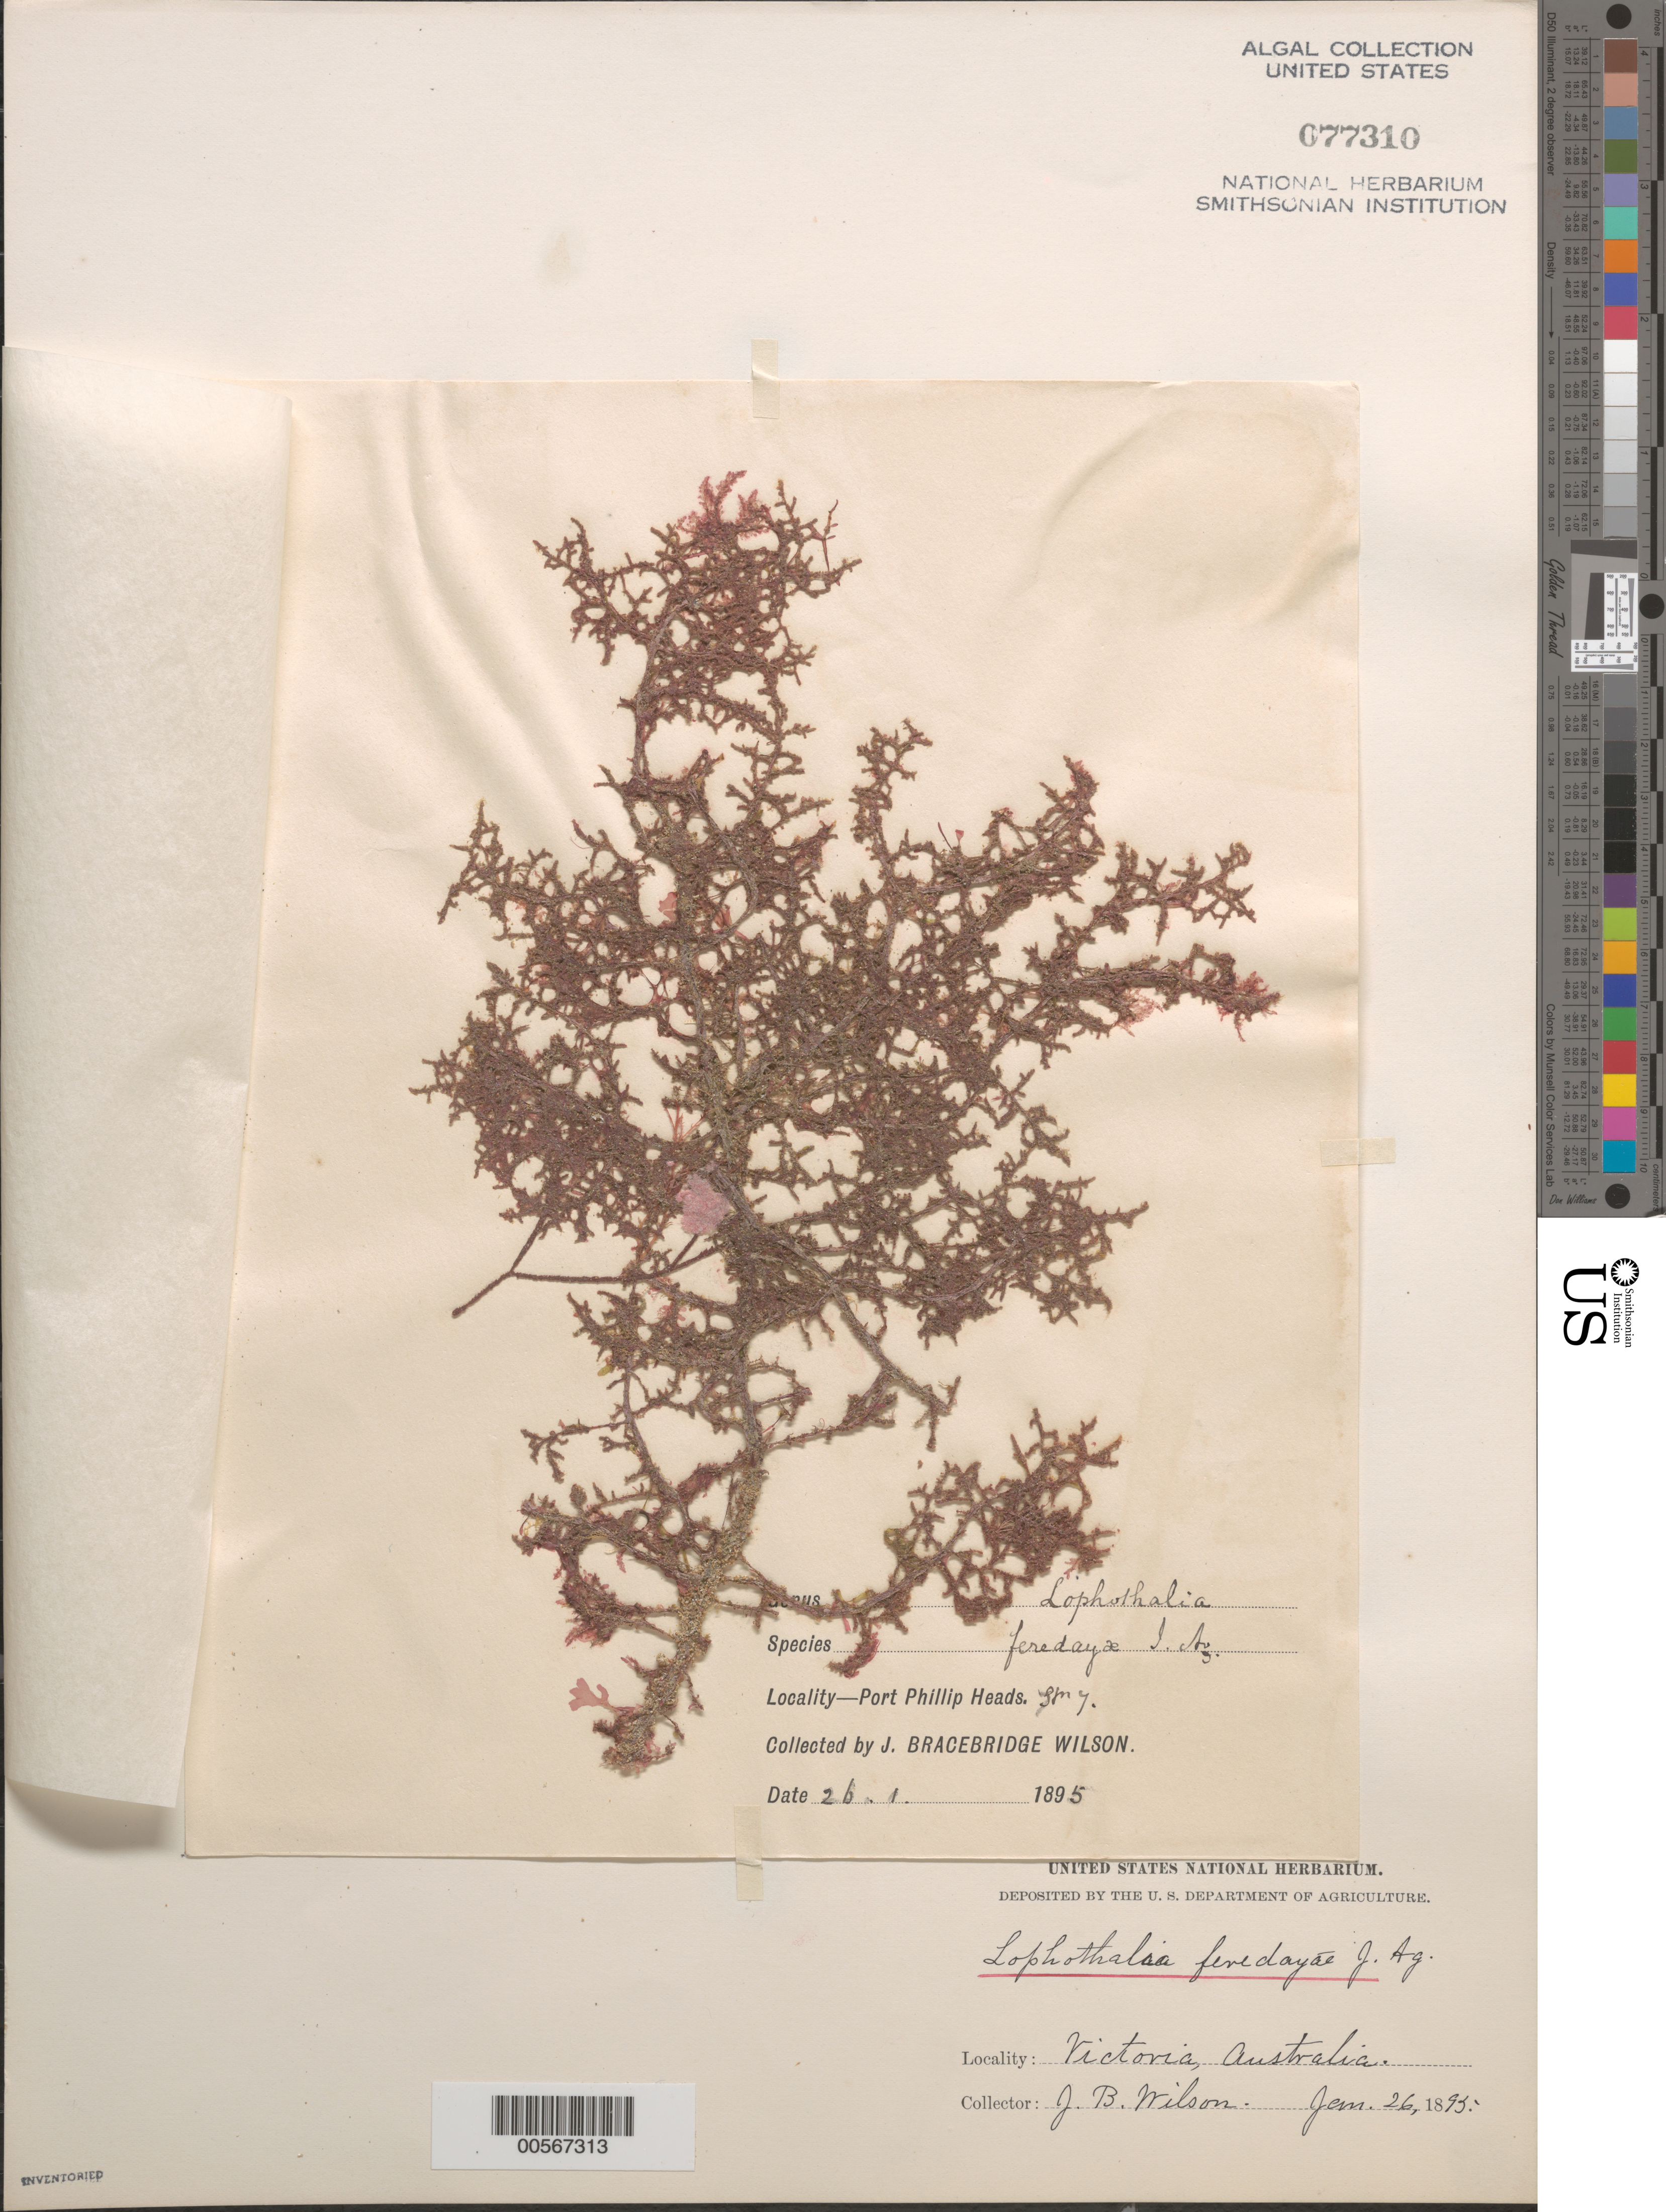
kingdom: Plantae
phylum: Rhodophyta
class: Florideophyceae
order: Ceramiales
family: Rhodomelaceae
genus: Micropeuce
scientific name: Micropeuce feredayae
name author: (Harvey) Kylin ex P.C. Silva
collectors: J. B. Wilson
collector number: Station 7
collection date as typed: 26 Jan 1895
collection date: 1895-01-26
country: Australia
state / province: Victoria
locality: Port Phillip Heads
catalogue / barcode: US 77310